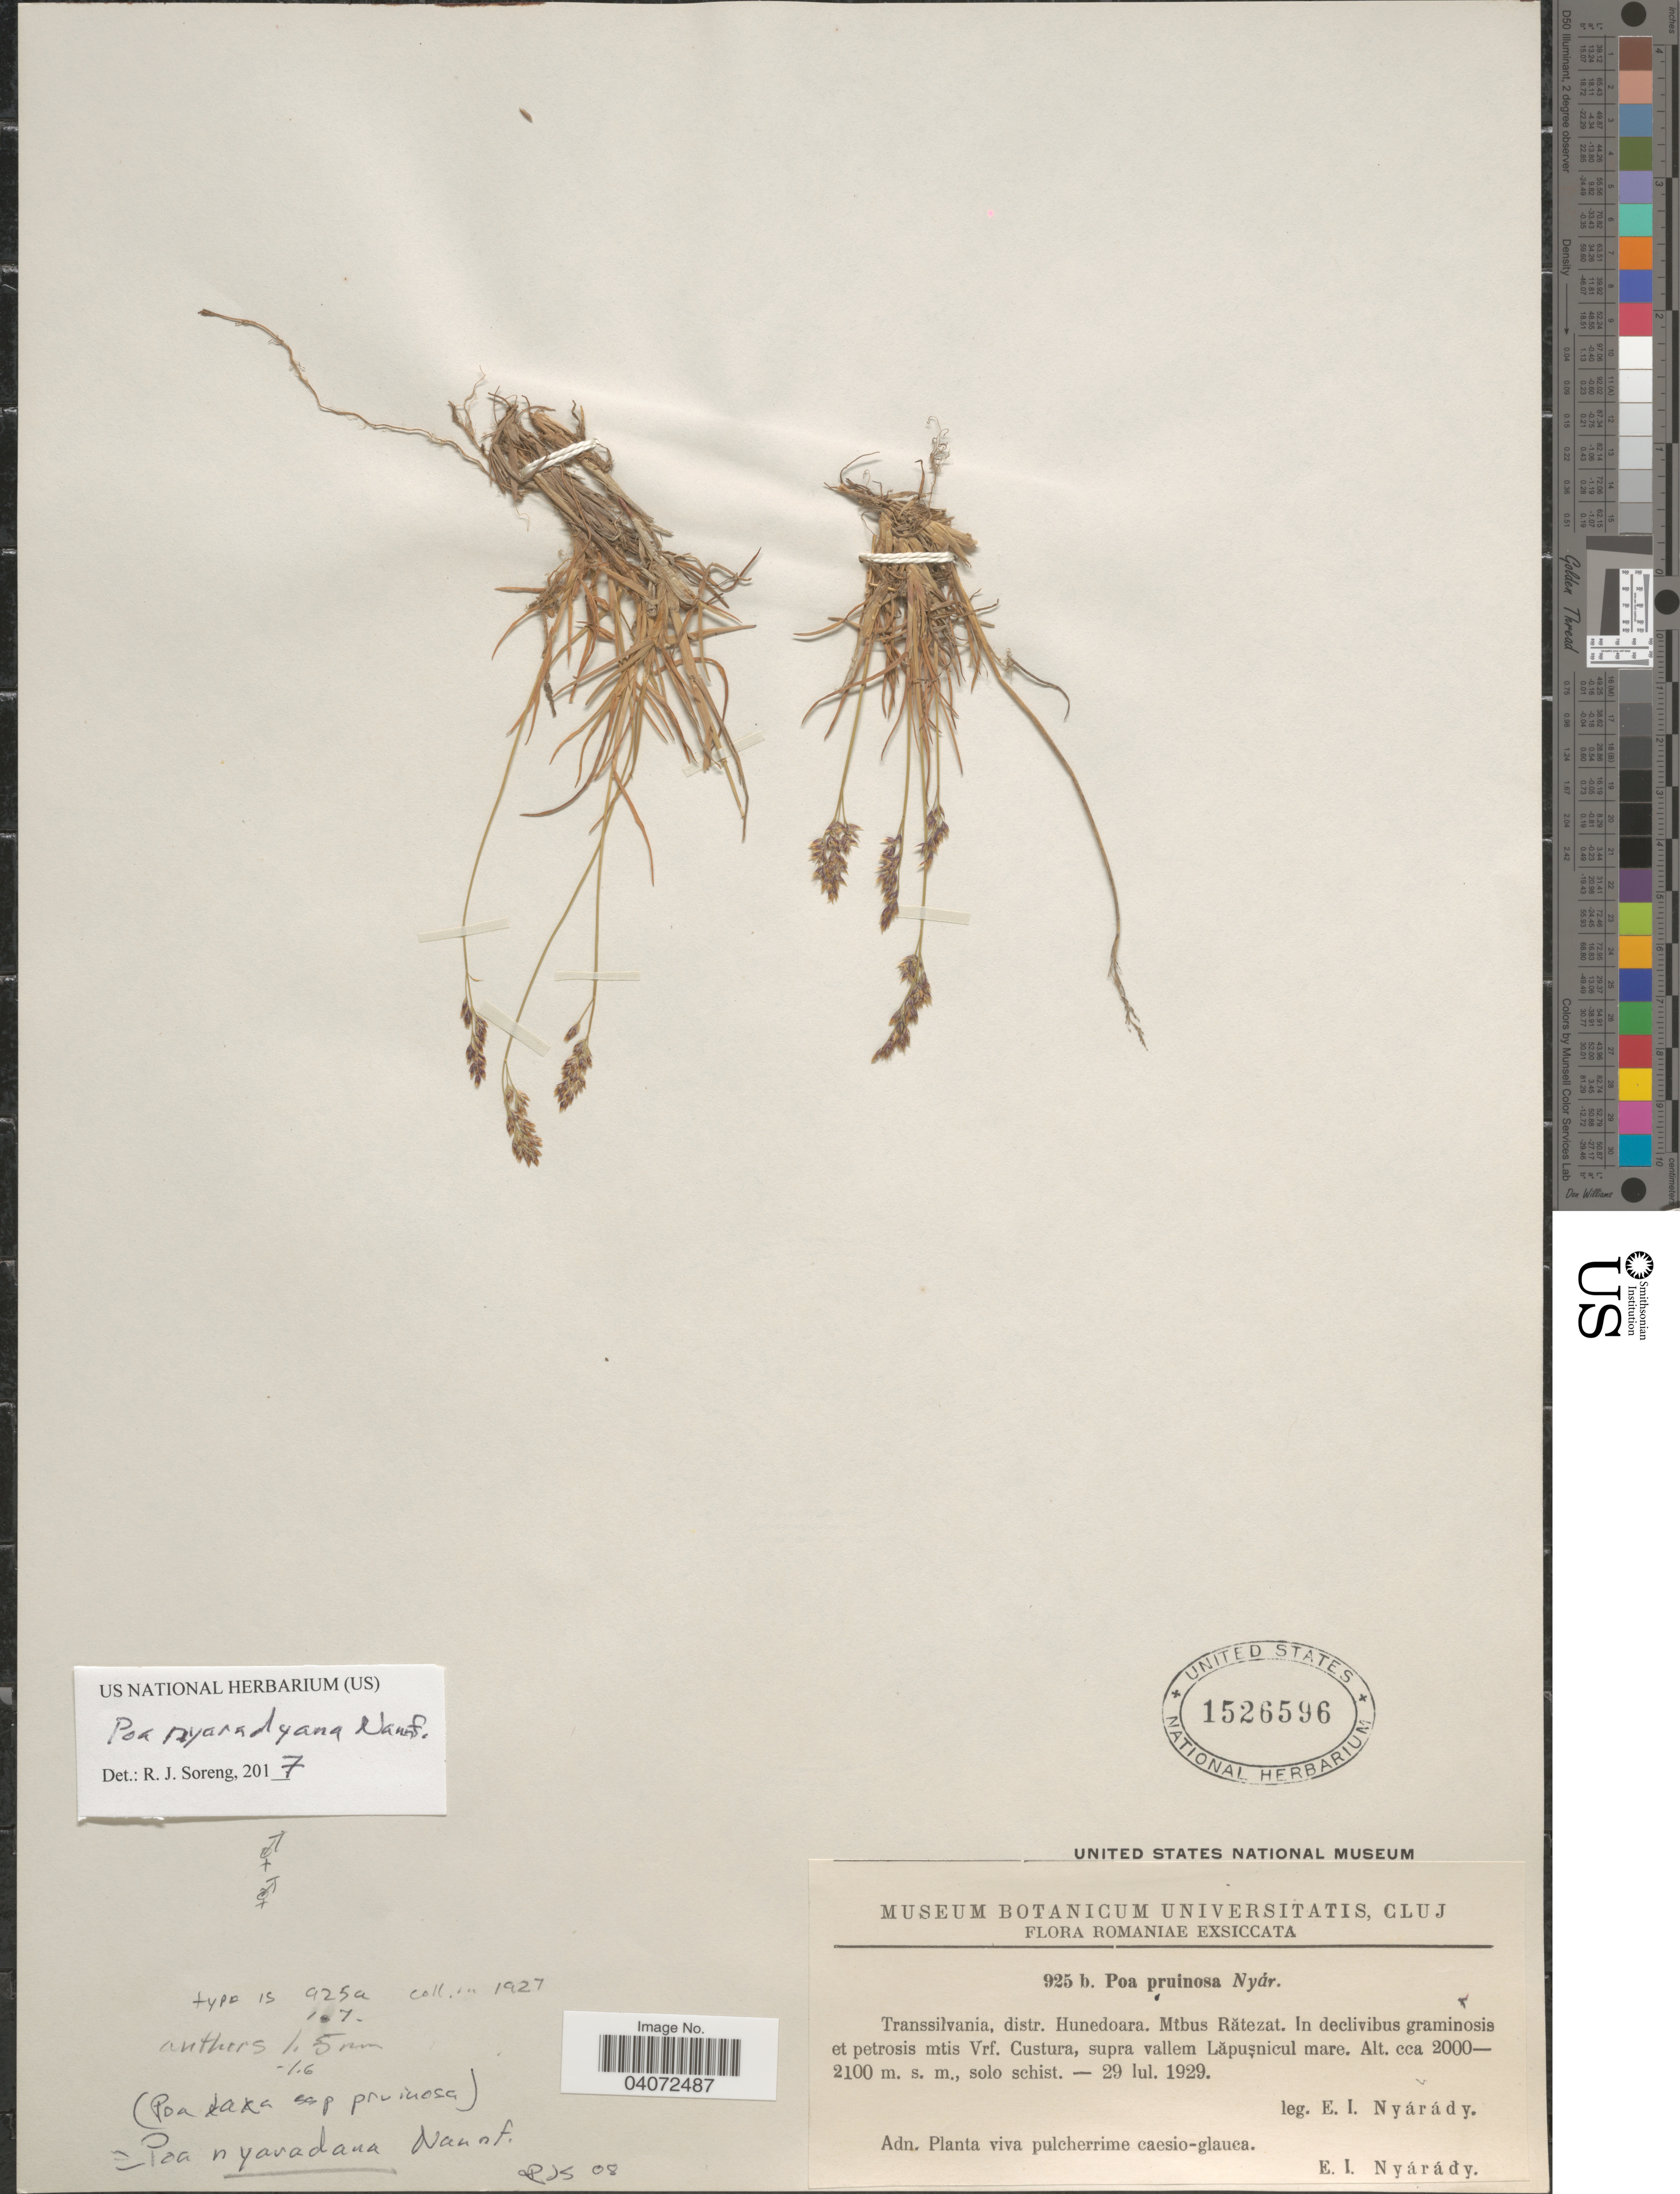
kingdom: Plantae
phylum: Tracheophyta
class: Liliopsida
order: Poales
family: Poaceae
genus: Poa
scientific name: Poa nyaradyana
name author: Nannf.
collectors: E. Nyárády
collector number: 925b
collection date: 1929-07-29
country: Romania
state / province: Hunedoara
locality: Transsilvania, distr. Hunedoara. Mtbus Rătezat. In declivibus graminosis et petrosis mtis Vrf. Custura, supra vallem Lăpuşnicul mare.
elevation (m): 2000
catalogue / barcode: US 1526596